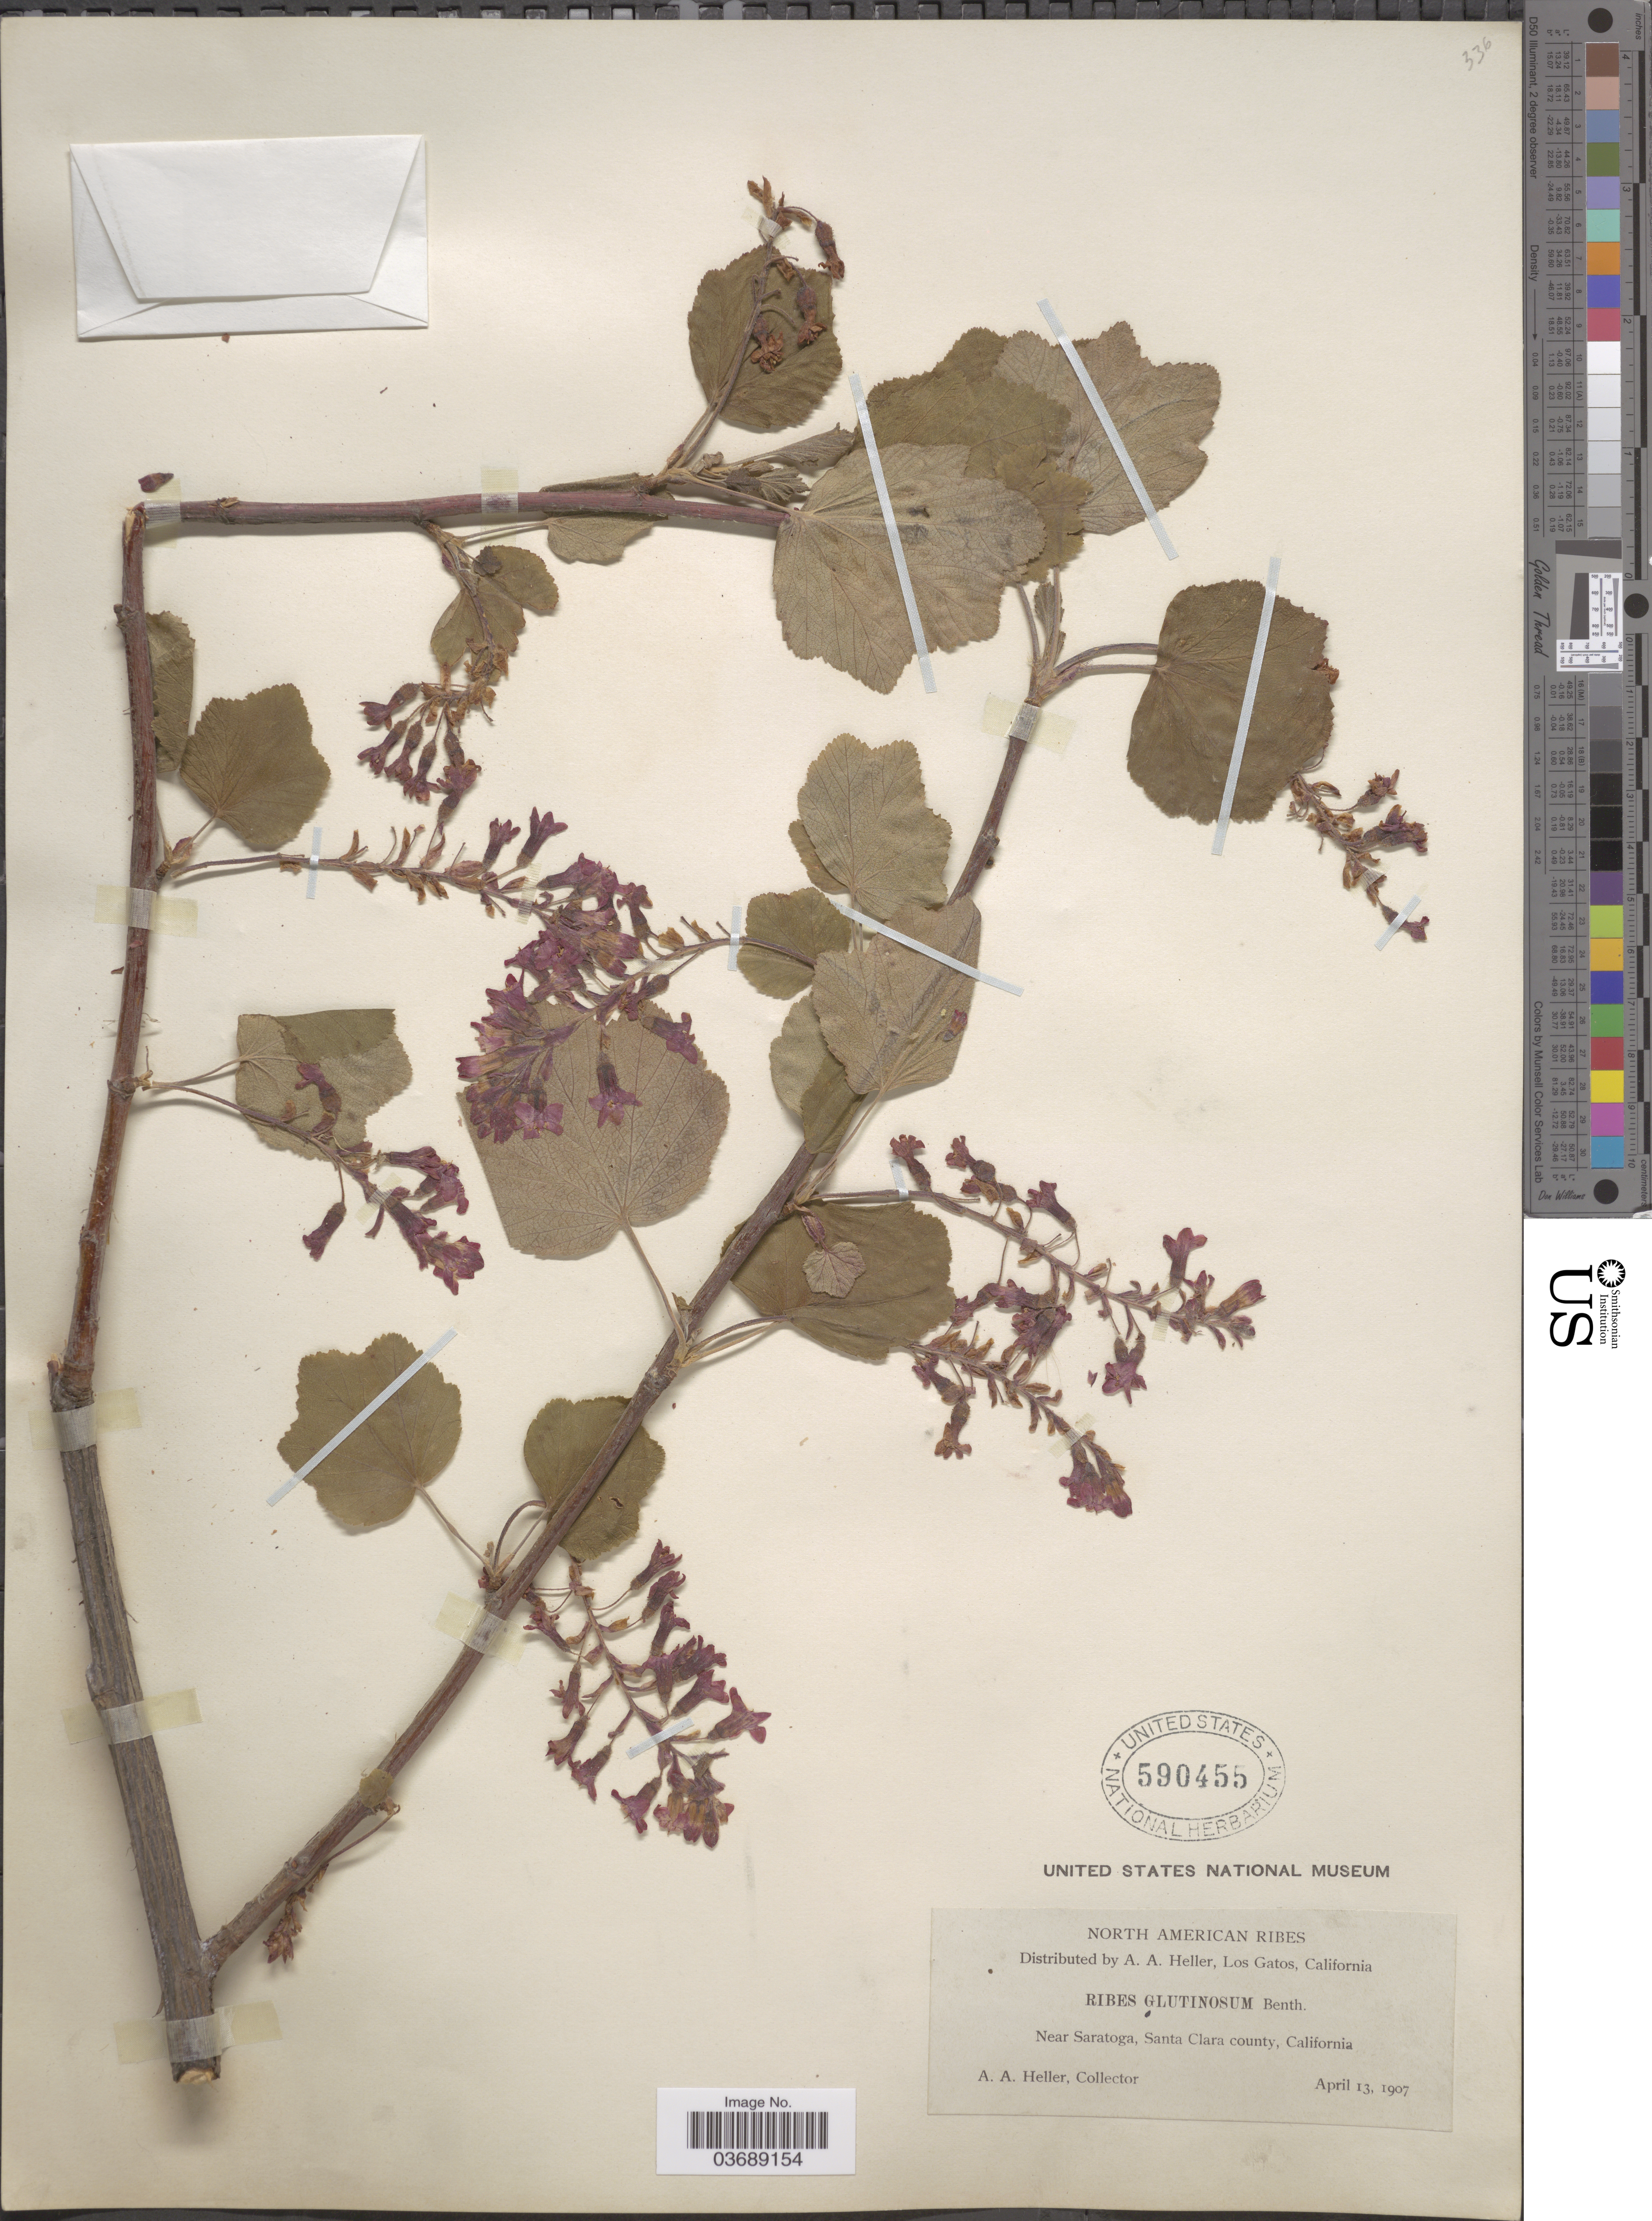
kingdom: Plantae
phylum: Tracheophyta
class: Magnoliopsida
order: Saxifragales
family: Grossulariaceae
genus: Ribes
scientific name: Ribes sanguineum var. glutinosum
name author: (Benth.) Loudon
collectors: A. A. Heller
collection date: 1907-04-13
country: United States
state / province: California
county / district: Santa Clara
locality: Near Saratoga, Santa Clara county.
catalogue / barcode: US 590455